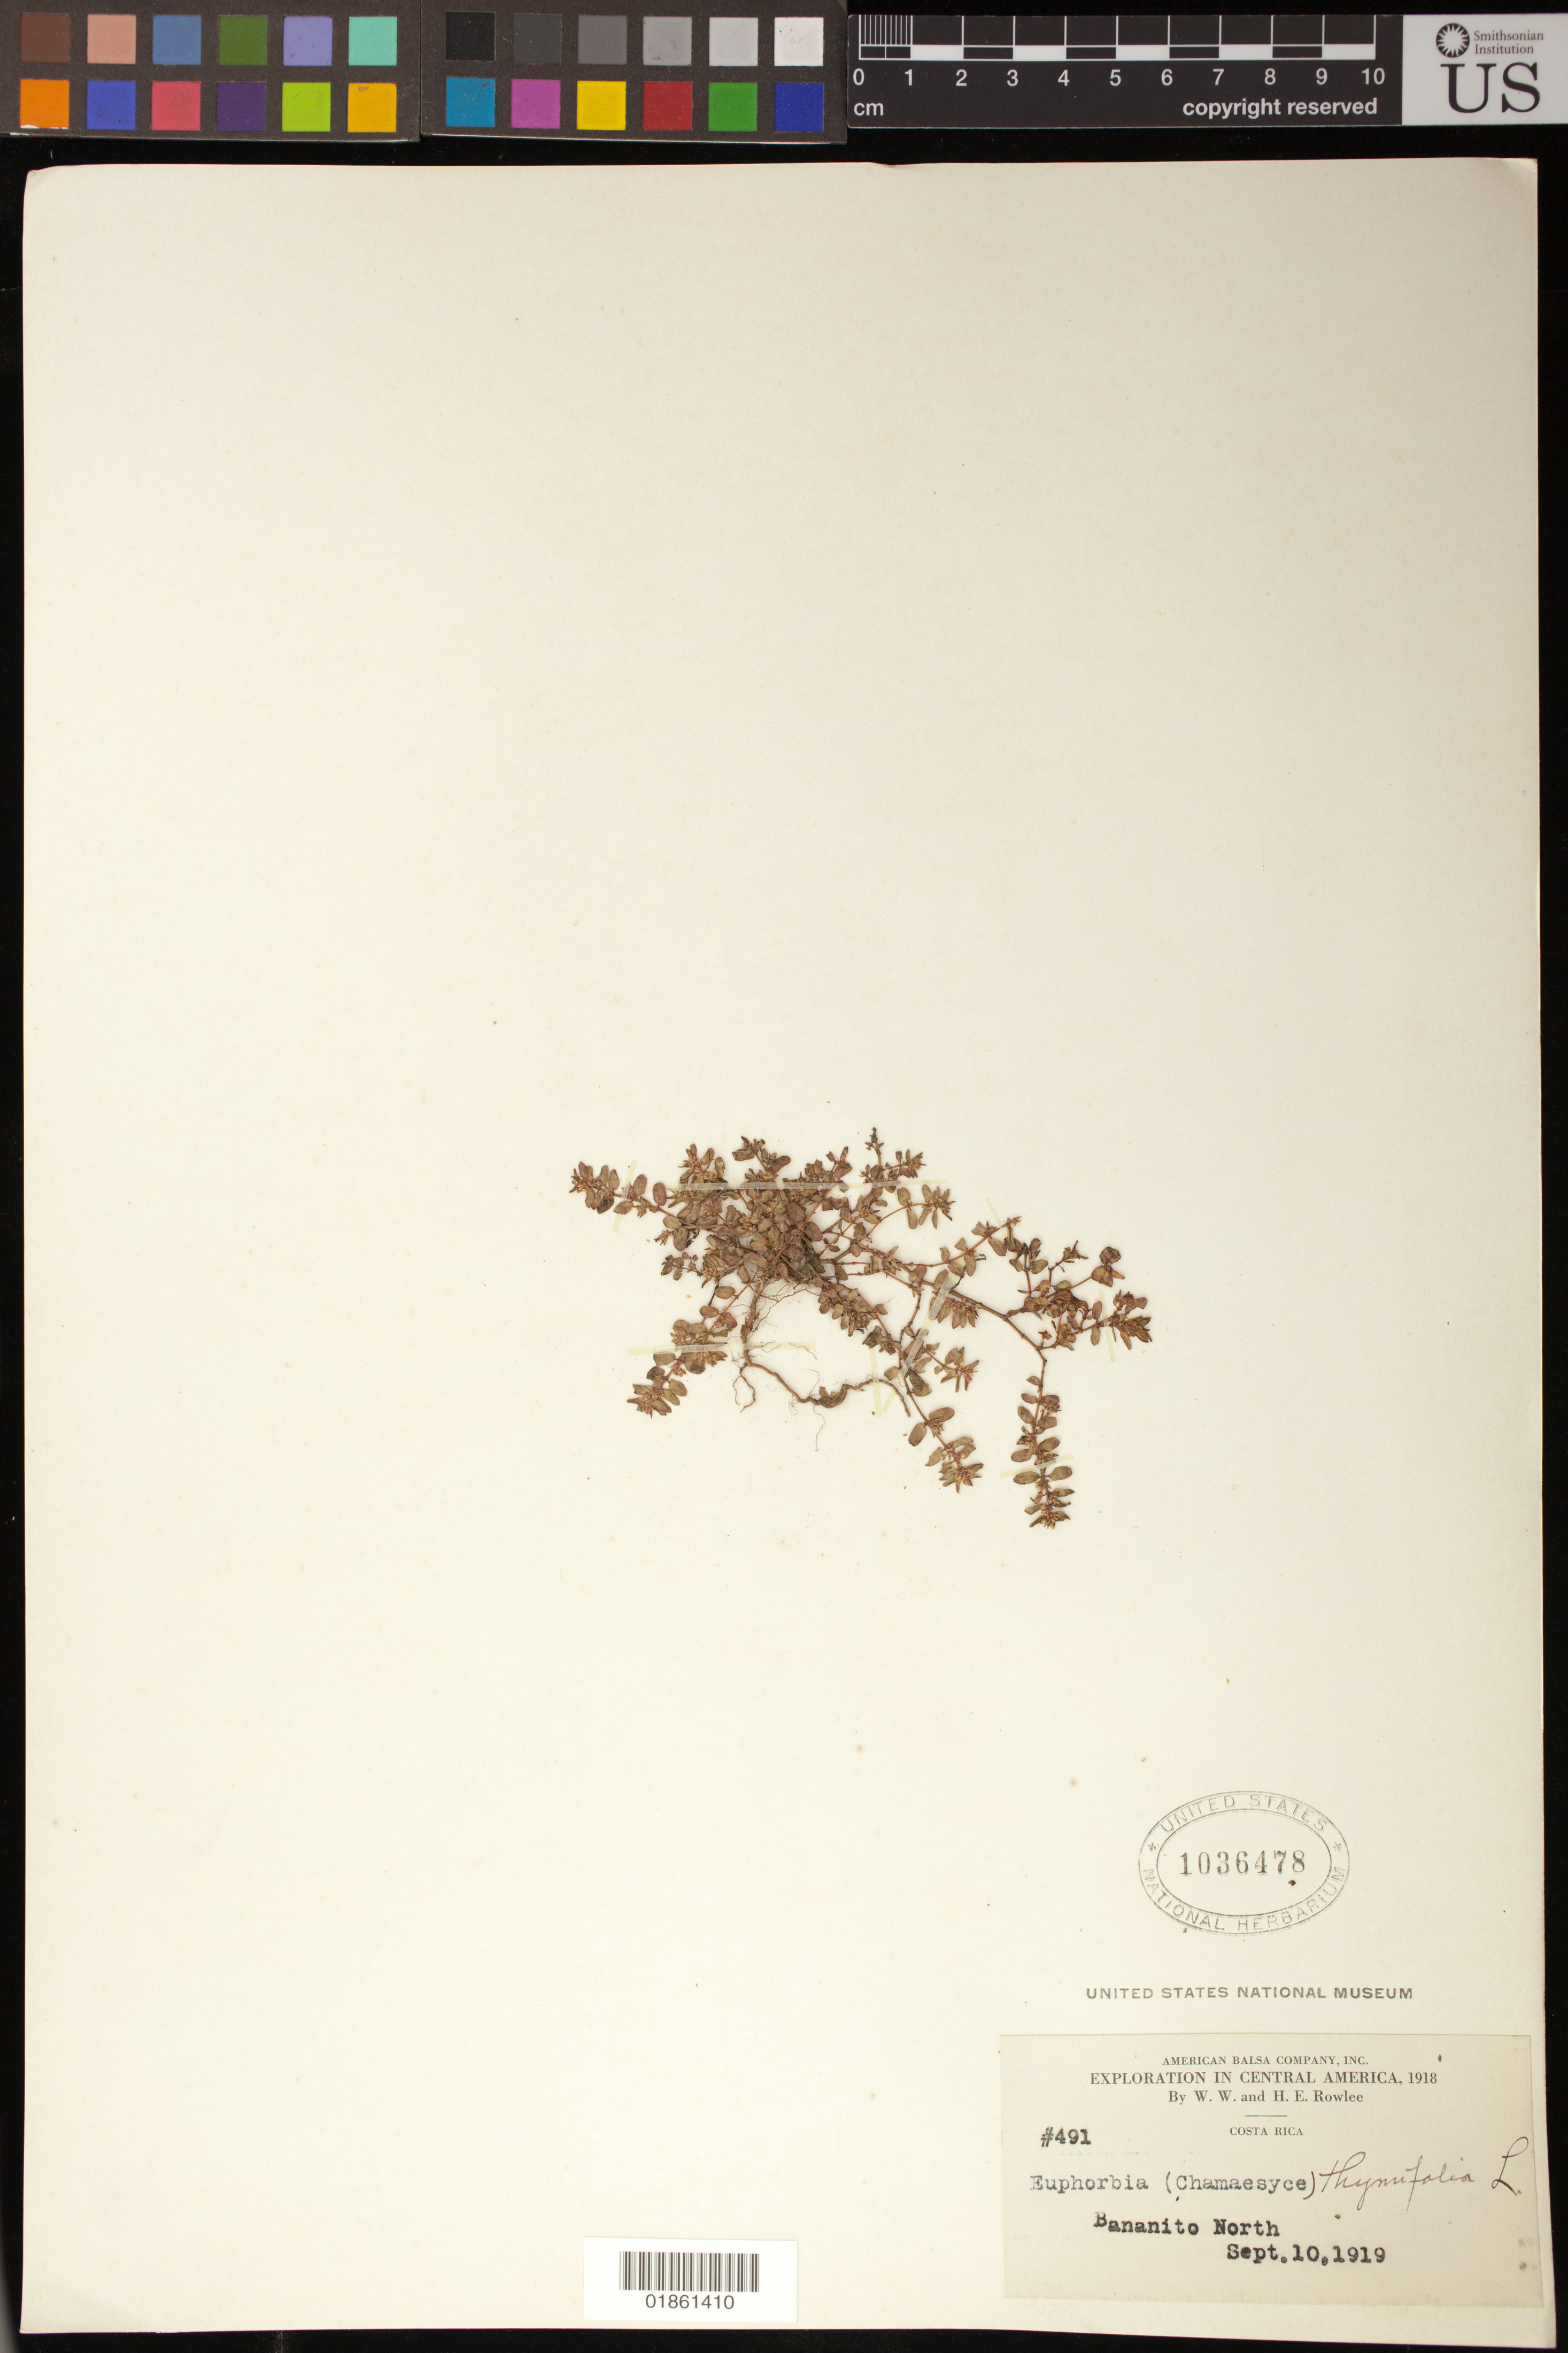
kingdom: Plantae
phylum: Tracheophyta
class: Magnoliopsida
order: Malpighiales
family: Euphorbiaceae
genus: Euphorbia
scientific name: Euphorbia thymifolia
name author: L.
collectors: W. W. Rowlee & H. E. Rowlee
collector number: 491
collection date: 1919-09-10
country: Costa Rica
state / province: Limon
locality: Bananito North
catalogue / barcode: US 1036478